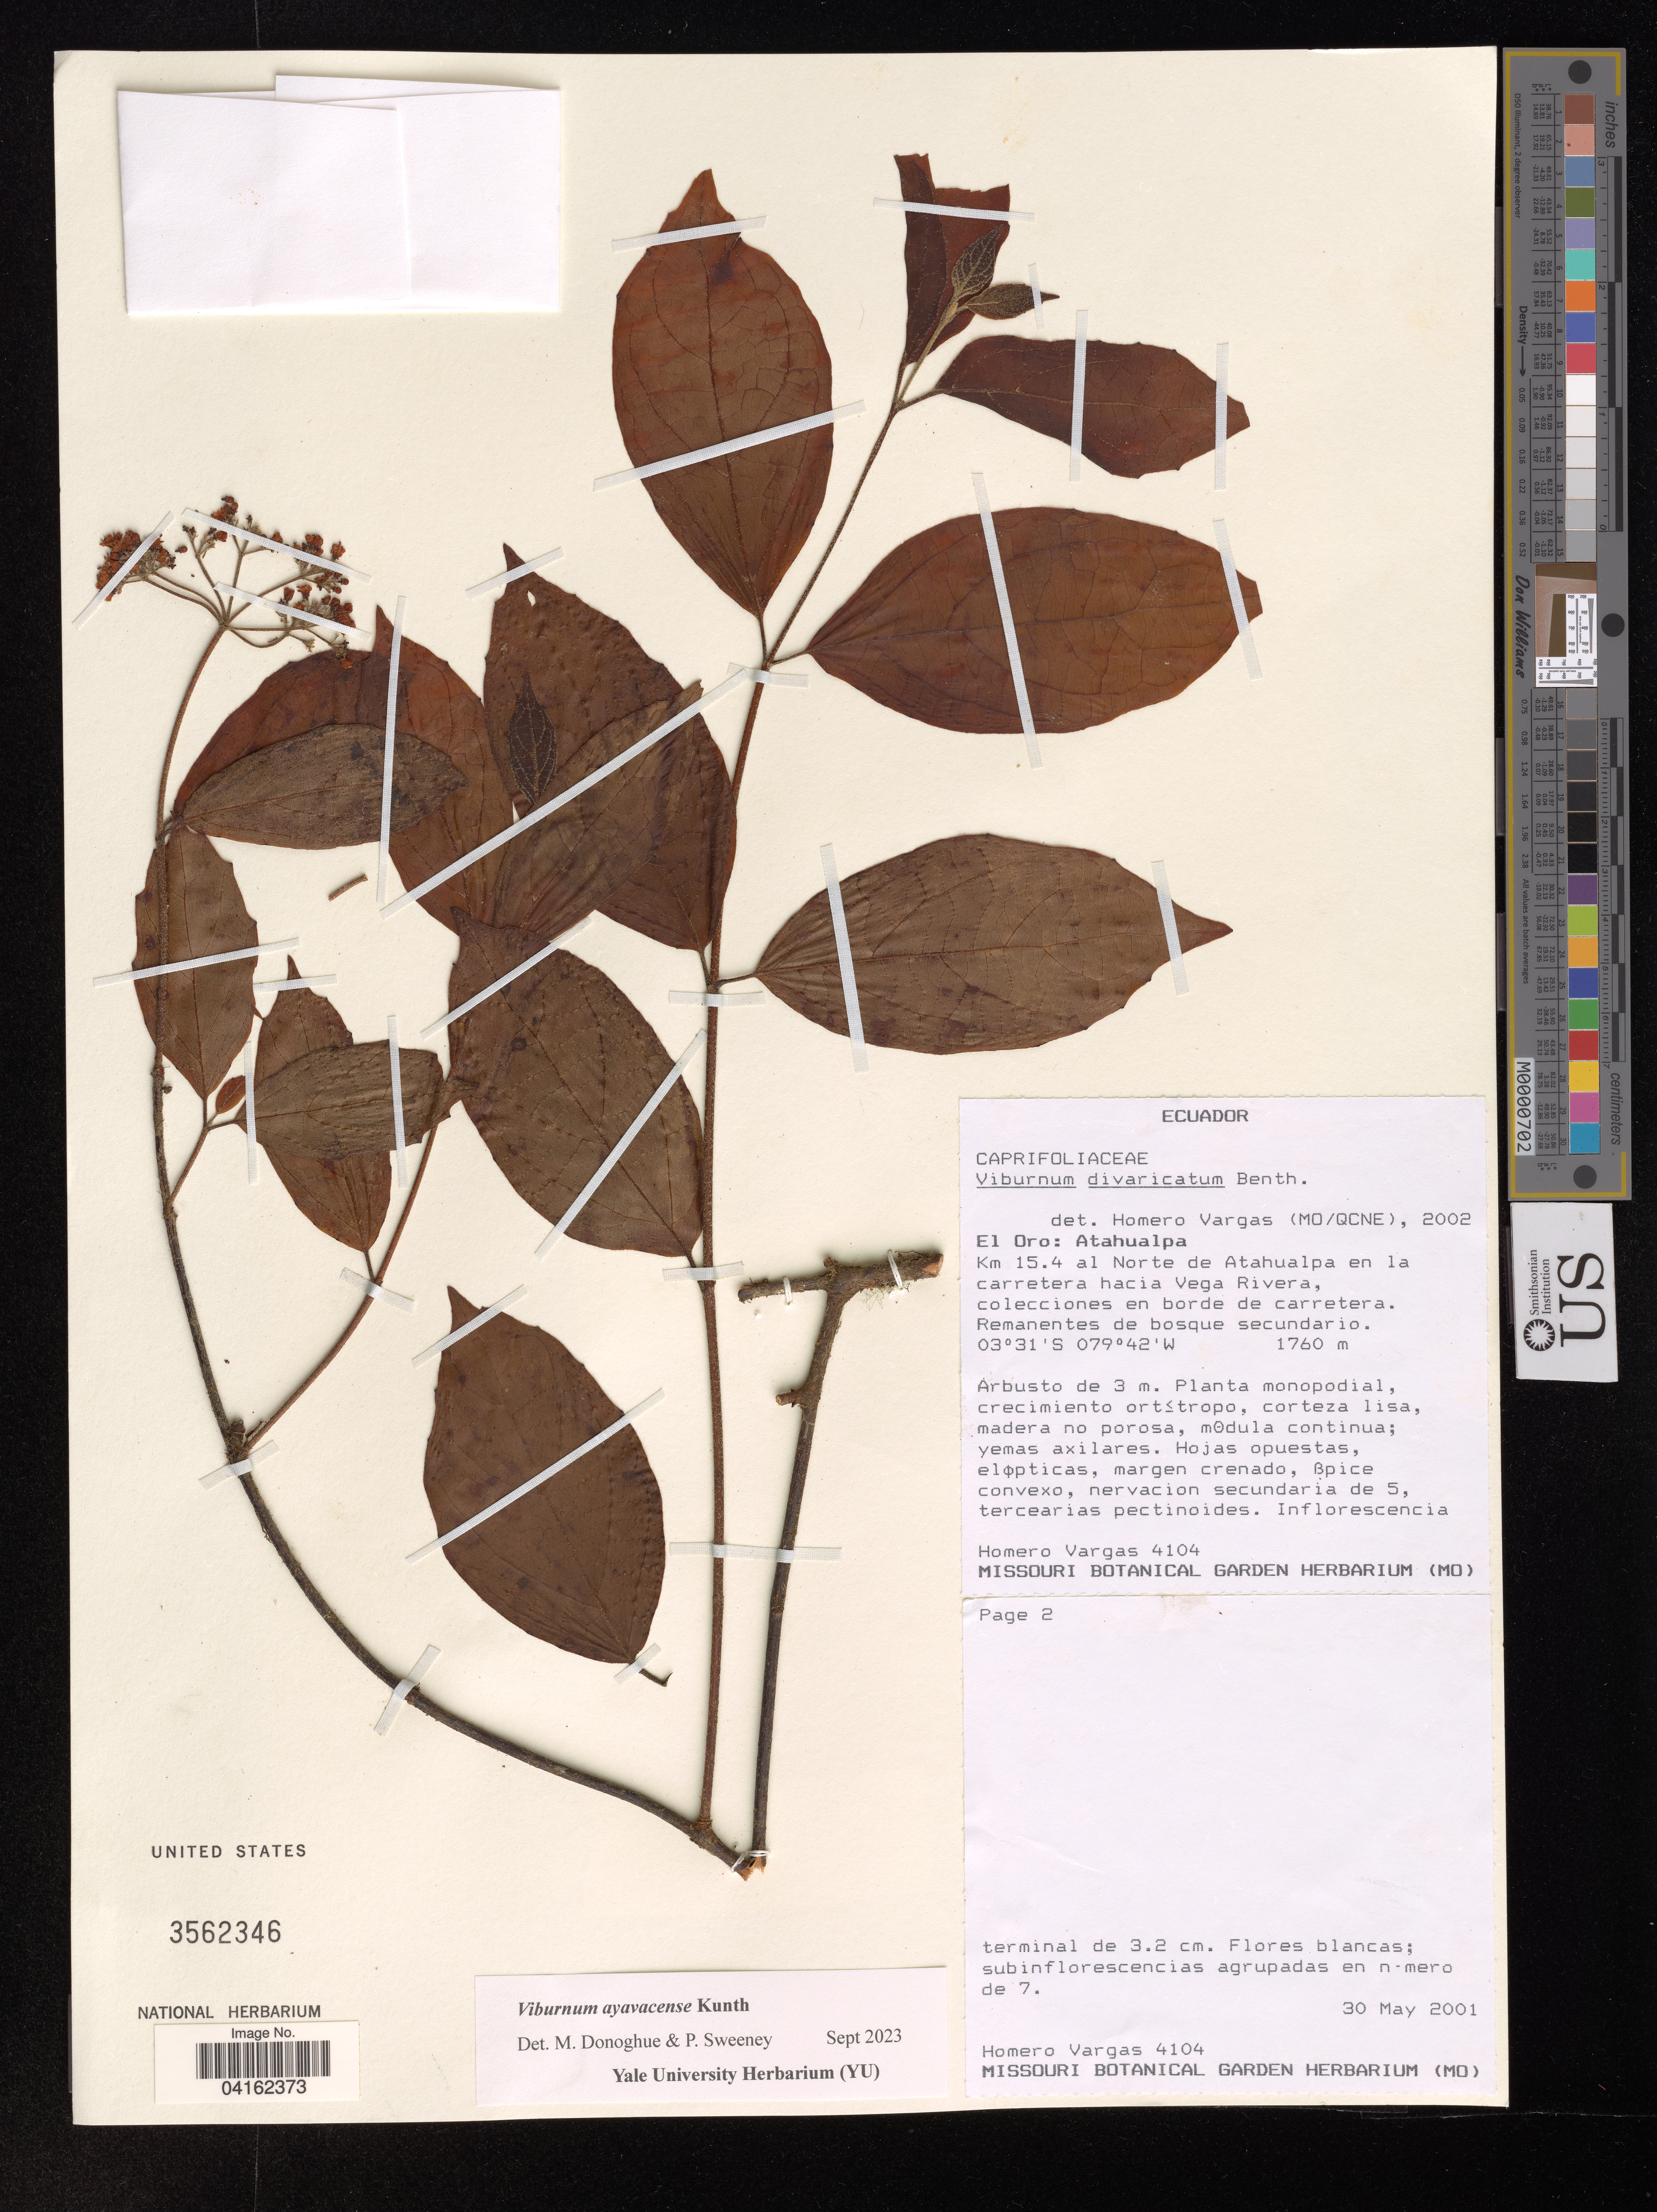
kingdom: Plantae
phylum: Tracheophyta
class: Magnoliopsida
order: Dipsacales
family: Viburnaceae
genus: Viburnum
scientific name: Viburnum ayavacense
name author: Kunth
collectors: H. Vargas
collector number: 4104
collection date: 2001-05-30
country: Ecuador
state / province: El Oro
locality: Atahualpa. Km 15.4 al Norte de Atahualpa en la carretera hacia Vega Rivera.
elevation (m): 1760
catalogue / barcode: US 3562346